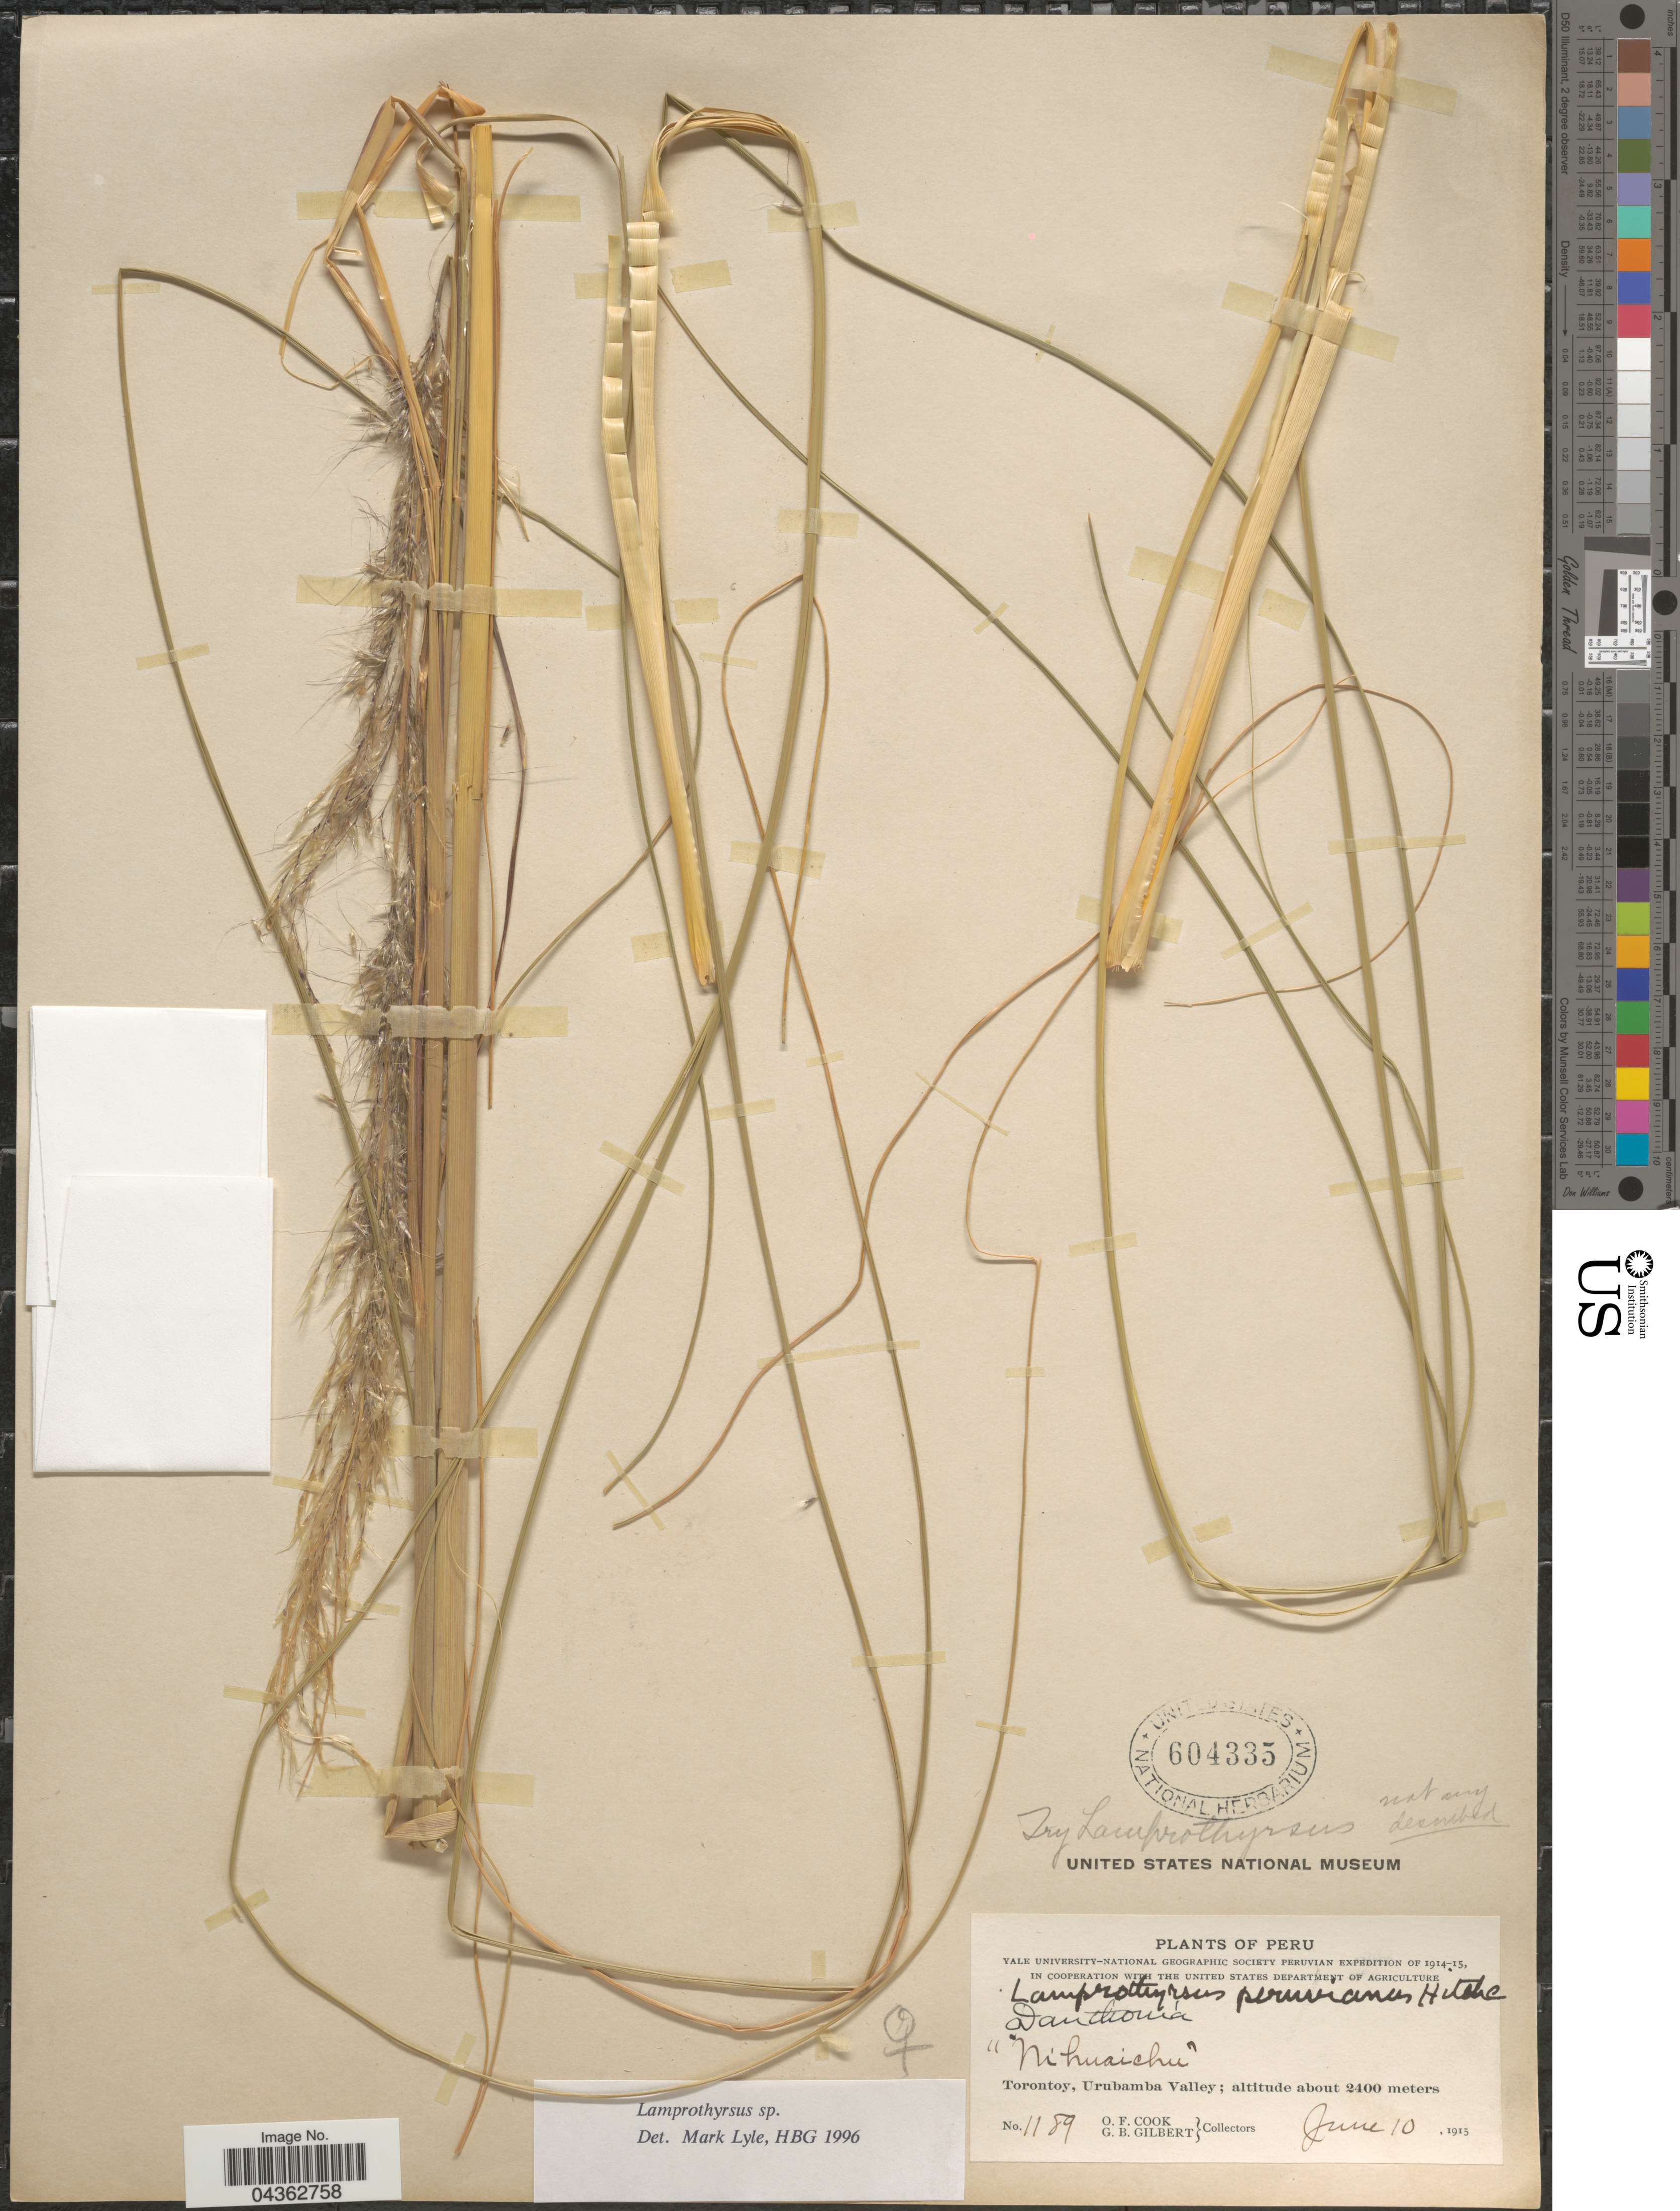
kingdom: Plantae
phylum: Tracheophyta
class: Liliopsida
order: Poales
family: Poaceae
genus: Cortaderia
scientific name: Cortaderia peruviana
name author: (Hitchc.) N.P. Barker & H.P. Linder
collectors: O. F. Cook & G. B. Gilbert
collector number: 1189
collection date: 1915-06-10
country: Peru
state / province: Cusco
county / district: Urubamba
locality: Torontoy, Urubamba Valley.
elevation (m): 2400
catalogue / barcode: US 604335